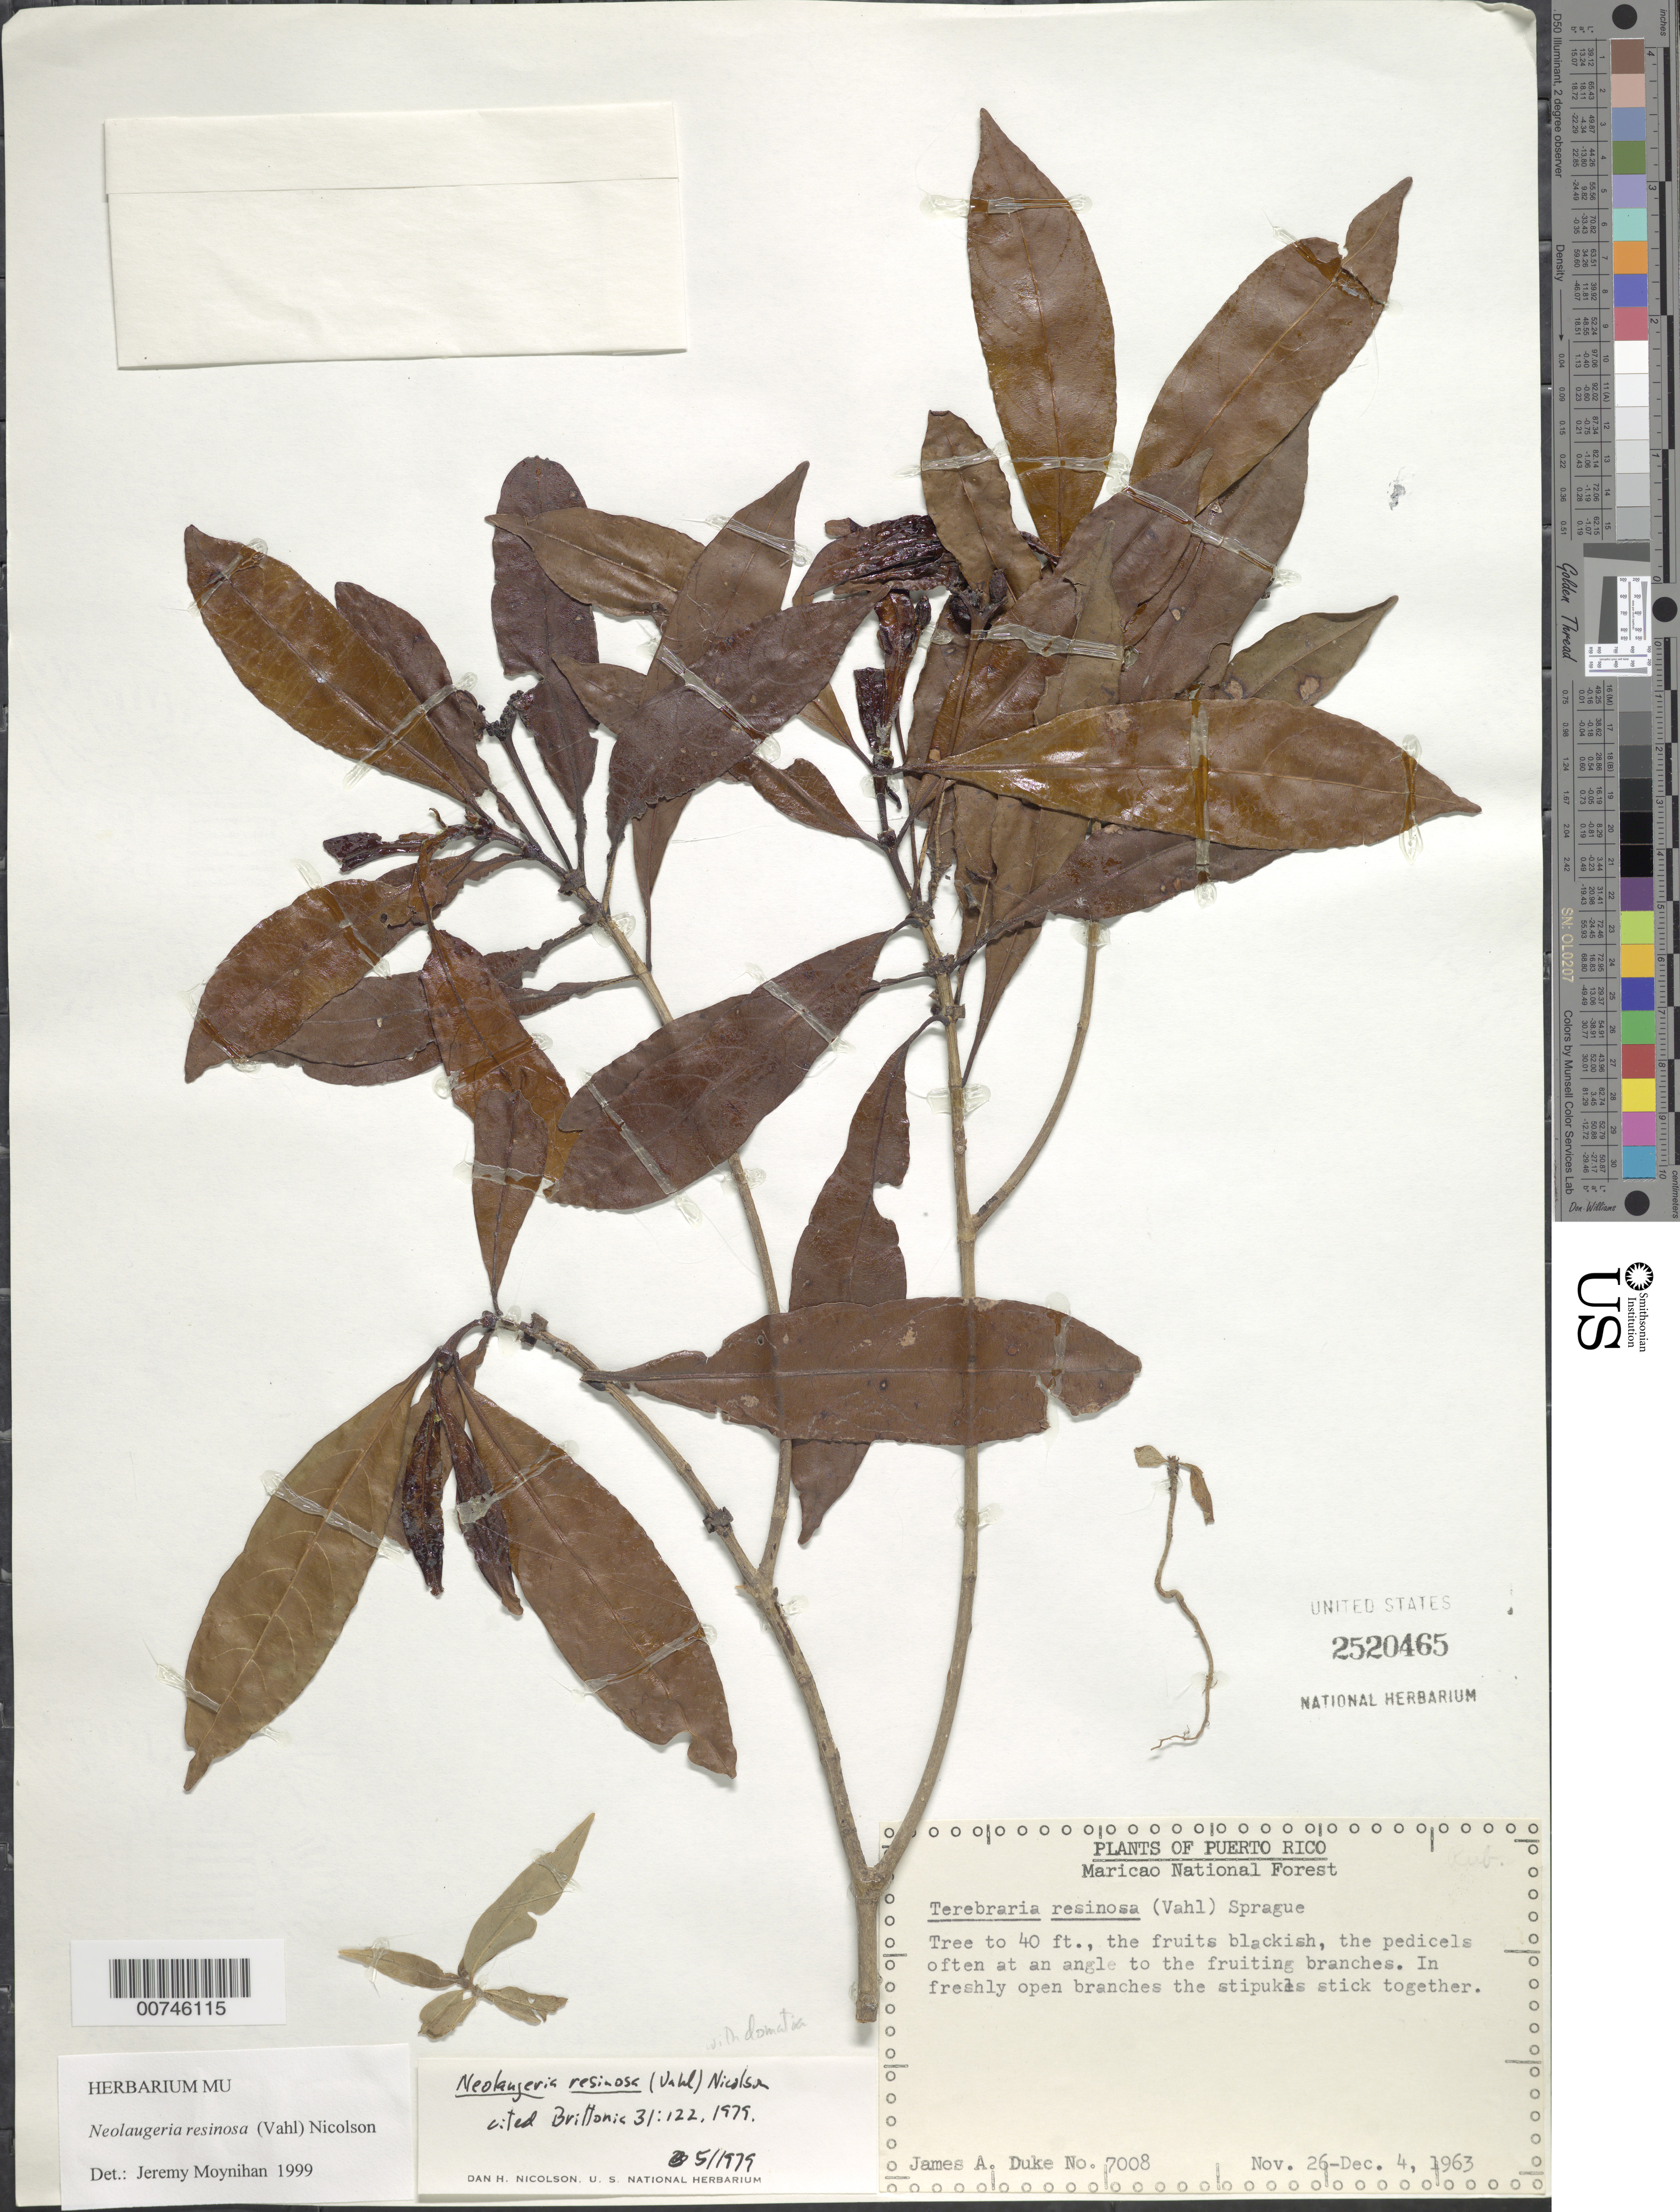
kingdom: Plantae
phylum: Tracheophyta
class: Magnoliopsida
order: Gentianales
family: Rubiaceae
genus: Stenostomum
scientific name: Stenostomum resinosum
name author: (Vahl) Griseb.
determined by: Nicolson, Dan H.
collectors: J. A. Duke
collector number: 7008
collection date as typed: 26 Nov 1963 to 04 Dec 1963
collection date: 1963-11-26/1963-12-04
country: Puerto Rico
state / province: Maricao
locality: Maricao National Forest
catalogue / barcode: US 2520465